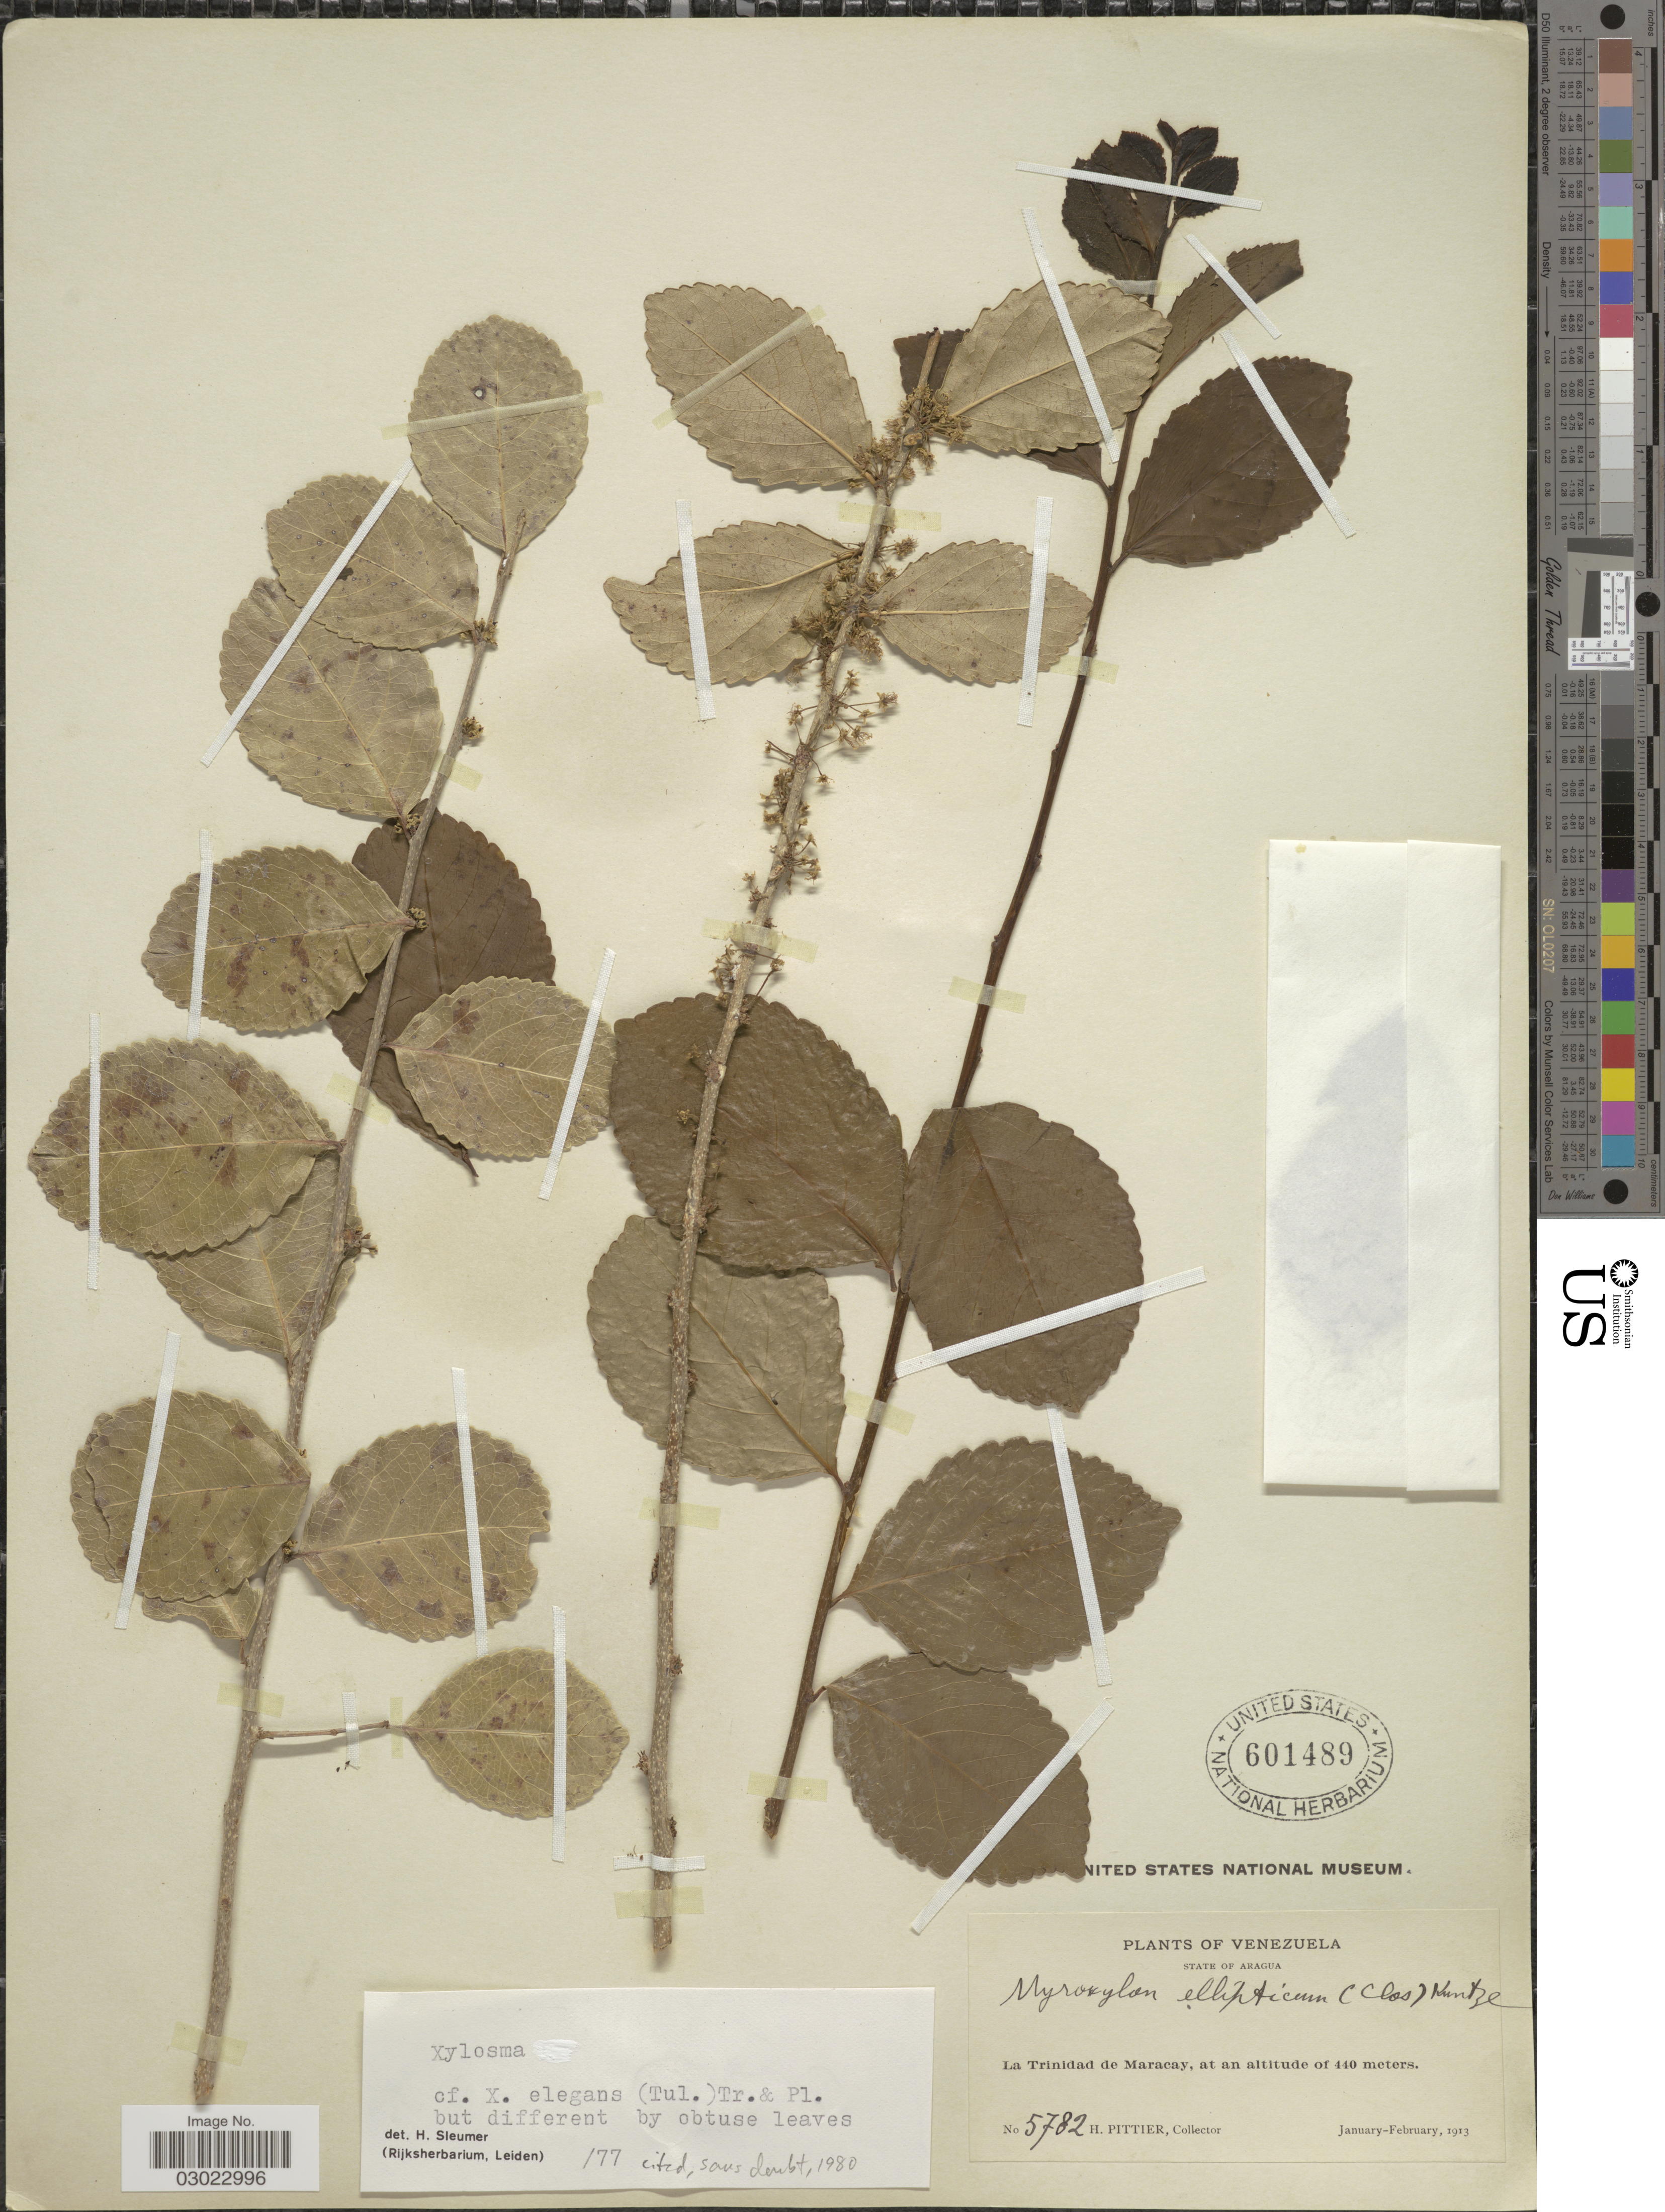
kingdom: Plantae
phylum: Tracheophyta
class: Magnoliopsida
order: Malpighiales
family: Salicaceae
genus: Xylosma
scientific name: Xylosma elegans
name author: (Tul.) Planch. & Triana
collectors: H. F. Pittier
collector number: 5782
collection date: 1913-01/1913-02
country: Venezuela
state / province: Aragua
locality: La Trinidad de Maracay.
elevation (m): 440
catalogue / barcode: US 601489